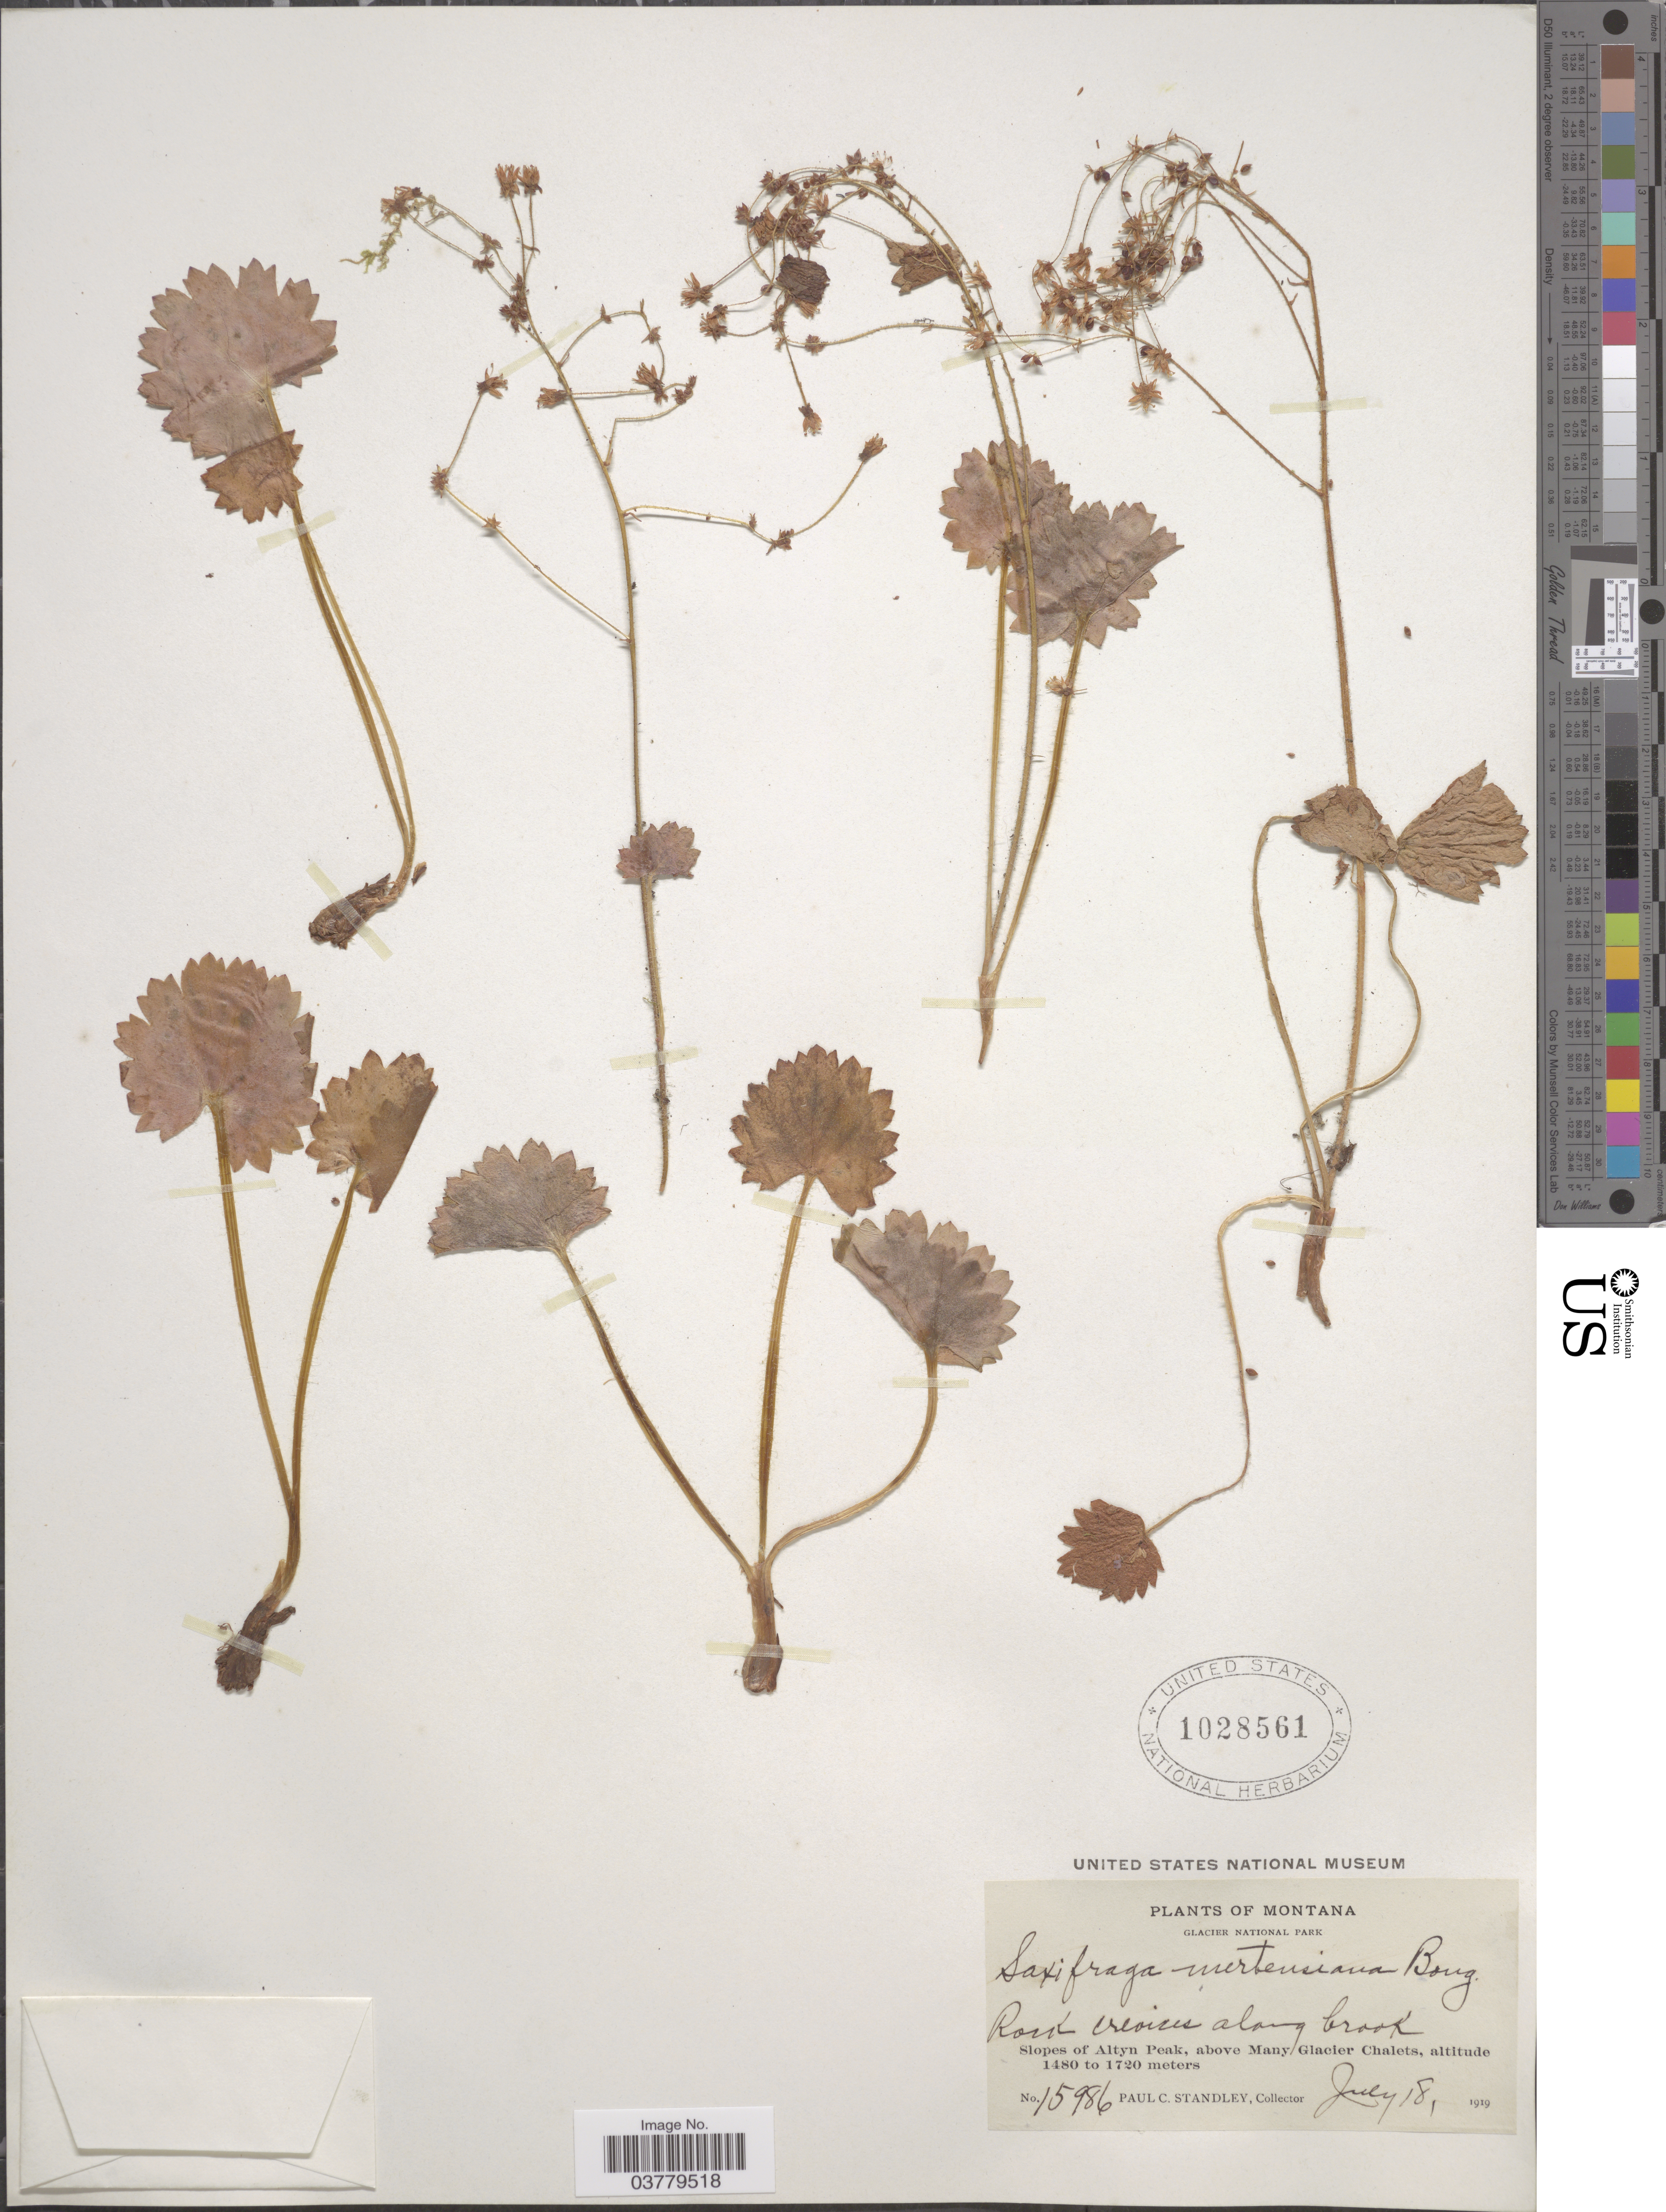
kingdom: Plantae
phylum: Tracheophyta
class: Magnoliopsida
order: Saxifragales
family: Saxifragaceae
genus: Saxifraga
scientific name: Saxifraga mertensiana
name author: Bong.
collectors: P. C. Standley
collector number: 15986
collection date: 1919-07-18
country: United States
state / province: Montana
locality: Glacier National Park. Rock crevices along brook. Slopes of Altyn Peak, above Many Glacier Chalets.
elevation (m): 1480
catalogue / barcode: US 1028561